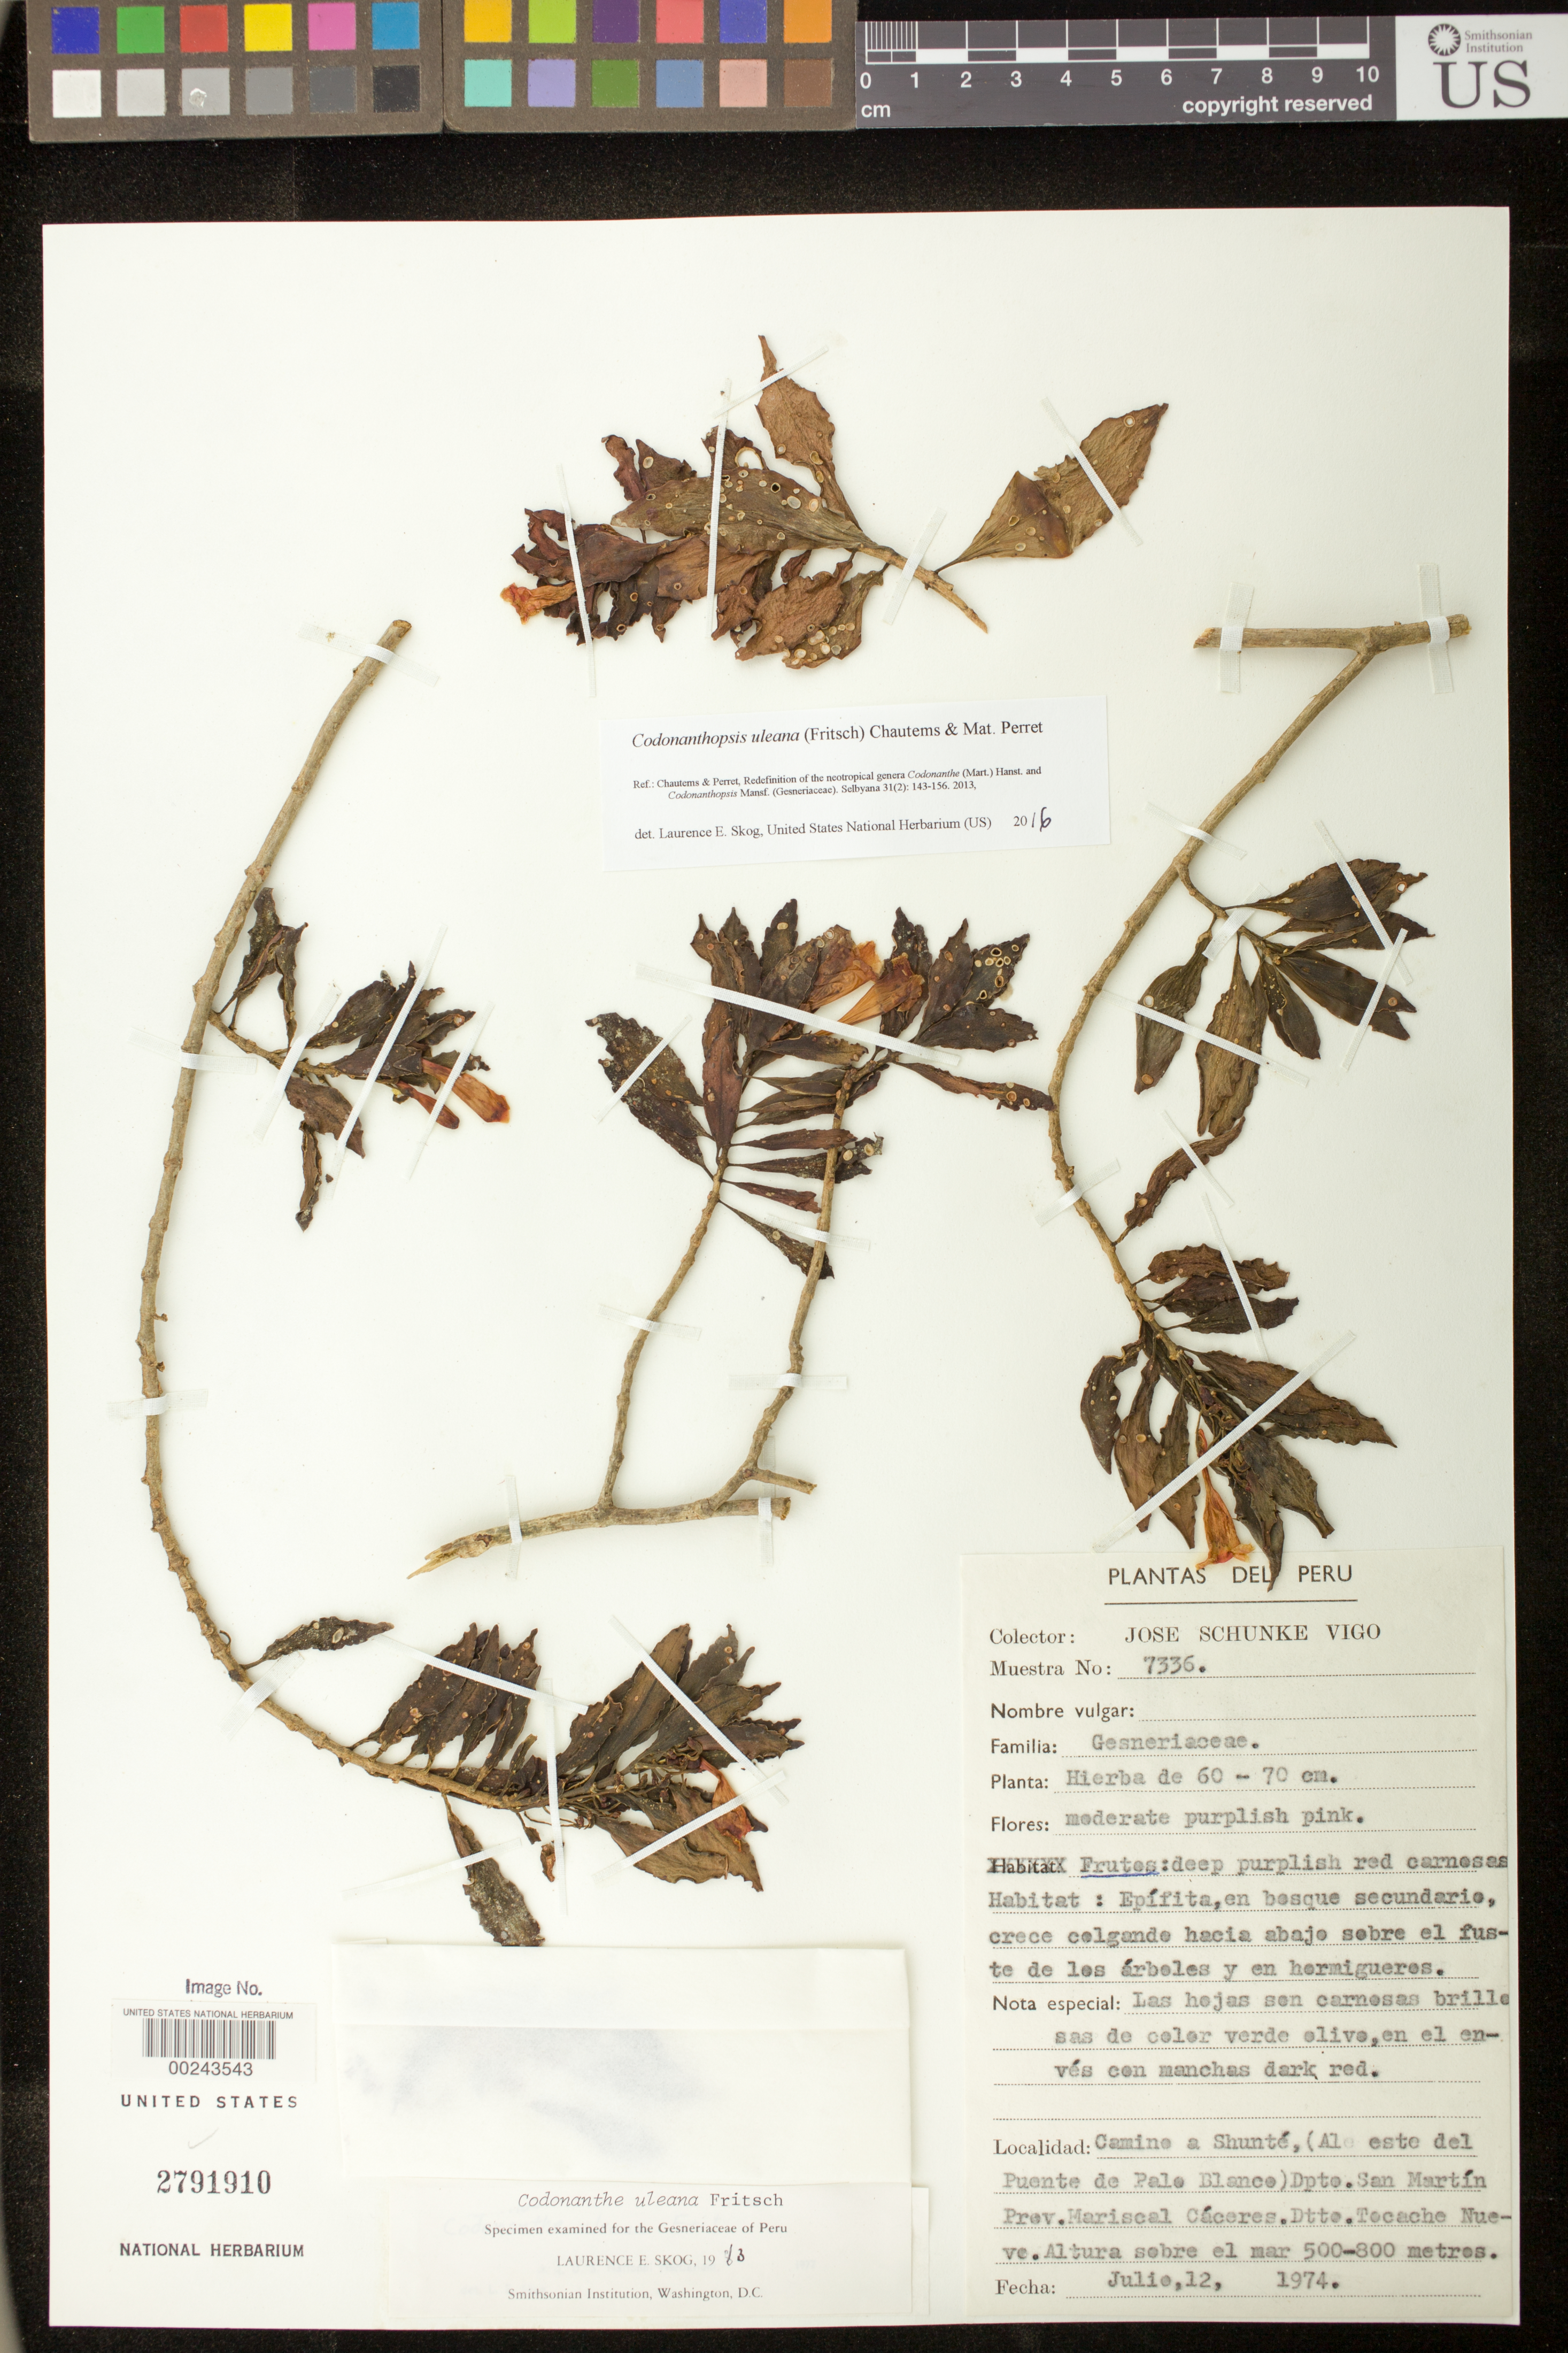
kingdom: Plantae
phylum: Tracheophyta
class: Magnoliopsida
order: Lamiales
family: Gesneriaceae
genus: Codonanthopsis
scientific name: Codonanthopsis uleana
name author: (Fritsch) Chautems & Mat.Perret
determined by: Skog, Laurence E.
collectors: J. Schunke Vigo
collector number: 7336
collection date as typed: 12 Jul 1974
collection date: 1974-07-12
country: Peru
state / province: San Martín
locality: Prov. Mariscal Cáceres, Dtto. Tocache Nuevo, road to Shunte (E of Puente de Palo Blanco)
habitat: Epiphyte, in secondary forest, ...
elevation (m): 500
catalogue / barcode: US 2791910